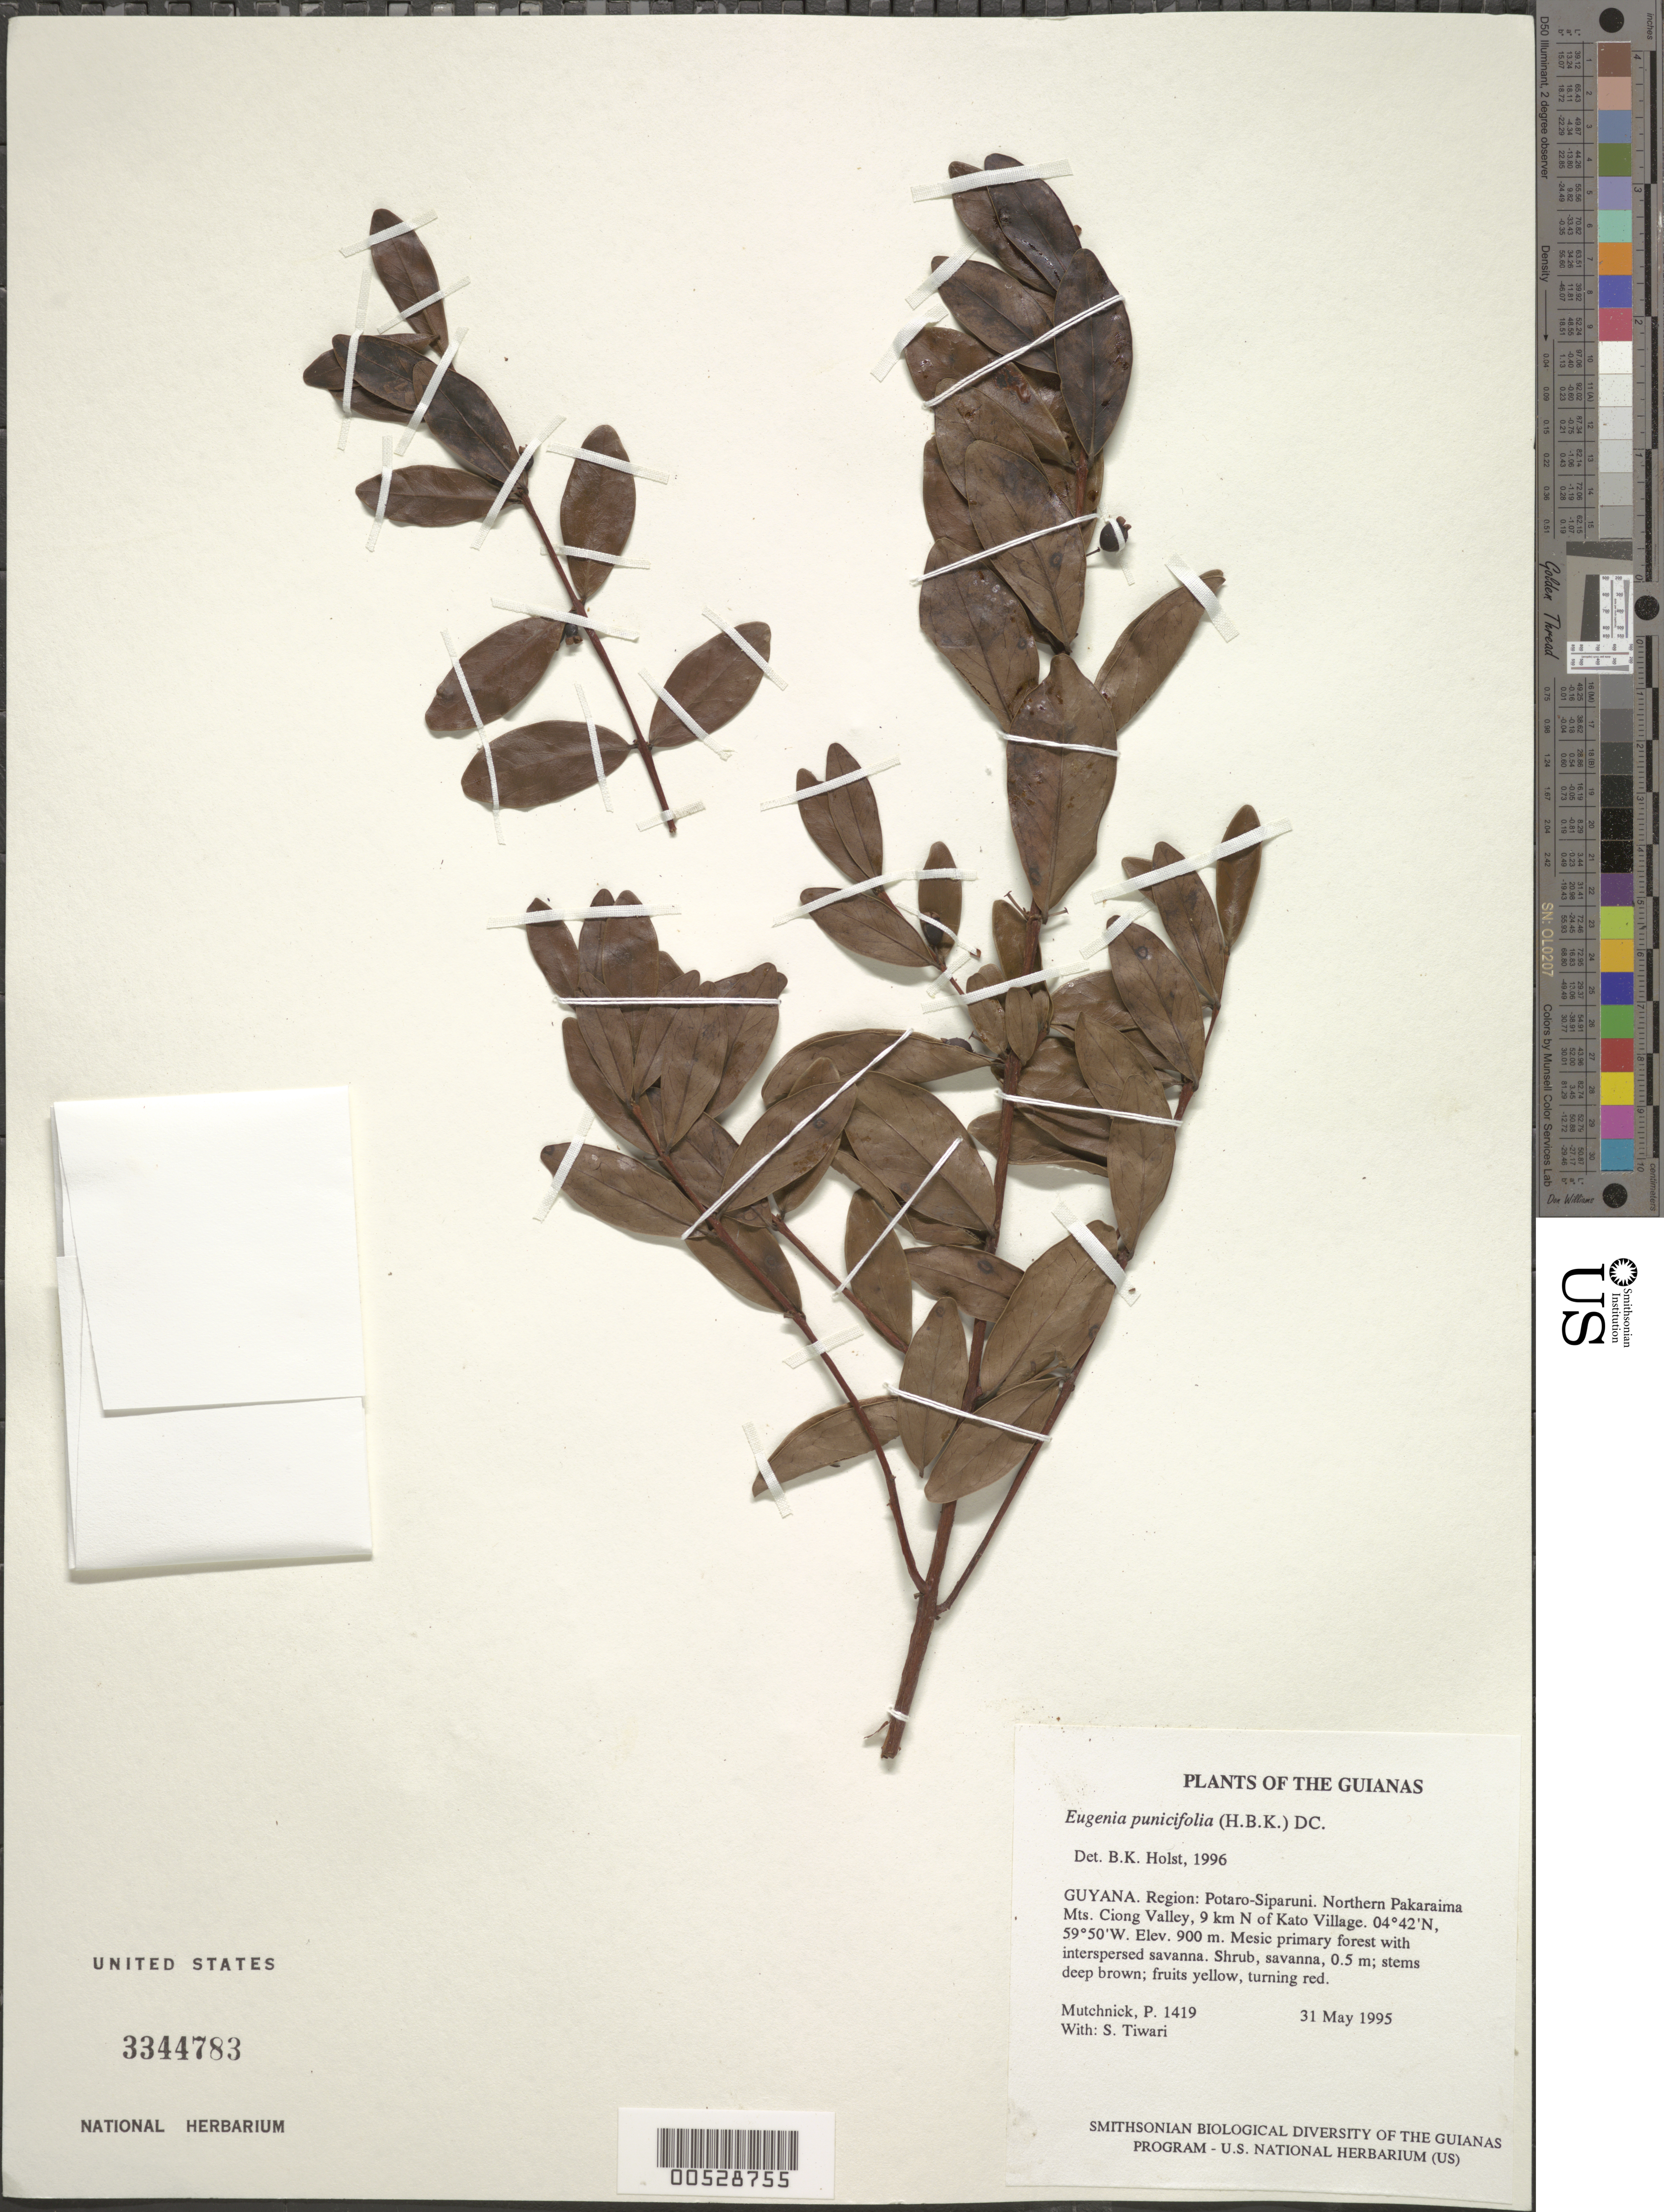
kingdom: Plantae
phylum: Tracheophyta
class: Magnoliopsida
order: Myrtales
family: Myrtaceae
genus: Eugenia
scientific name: Eugenia punicifolia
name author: (Kunth) DC.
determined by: Holst, Bruce K.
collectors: P. Mutchnick & S. Tiwari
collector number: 1419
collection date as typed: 31 May 1995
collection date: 1995-05-31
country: Guyana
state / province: Potaro-Siparuni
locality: Northern Pakaraima Mts. Ciong Valley, 9 km N of Kato Village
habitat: Mesic primary forest with interspersed savanna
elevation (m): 900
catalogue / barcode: US 3344783